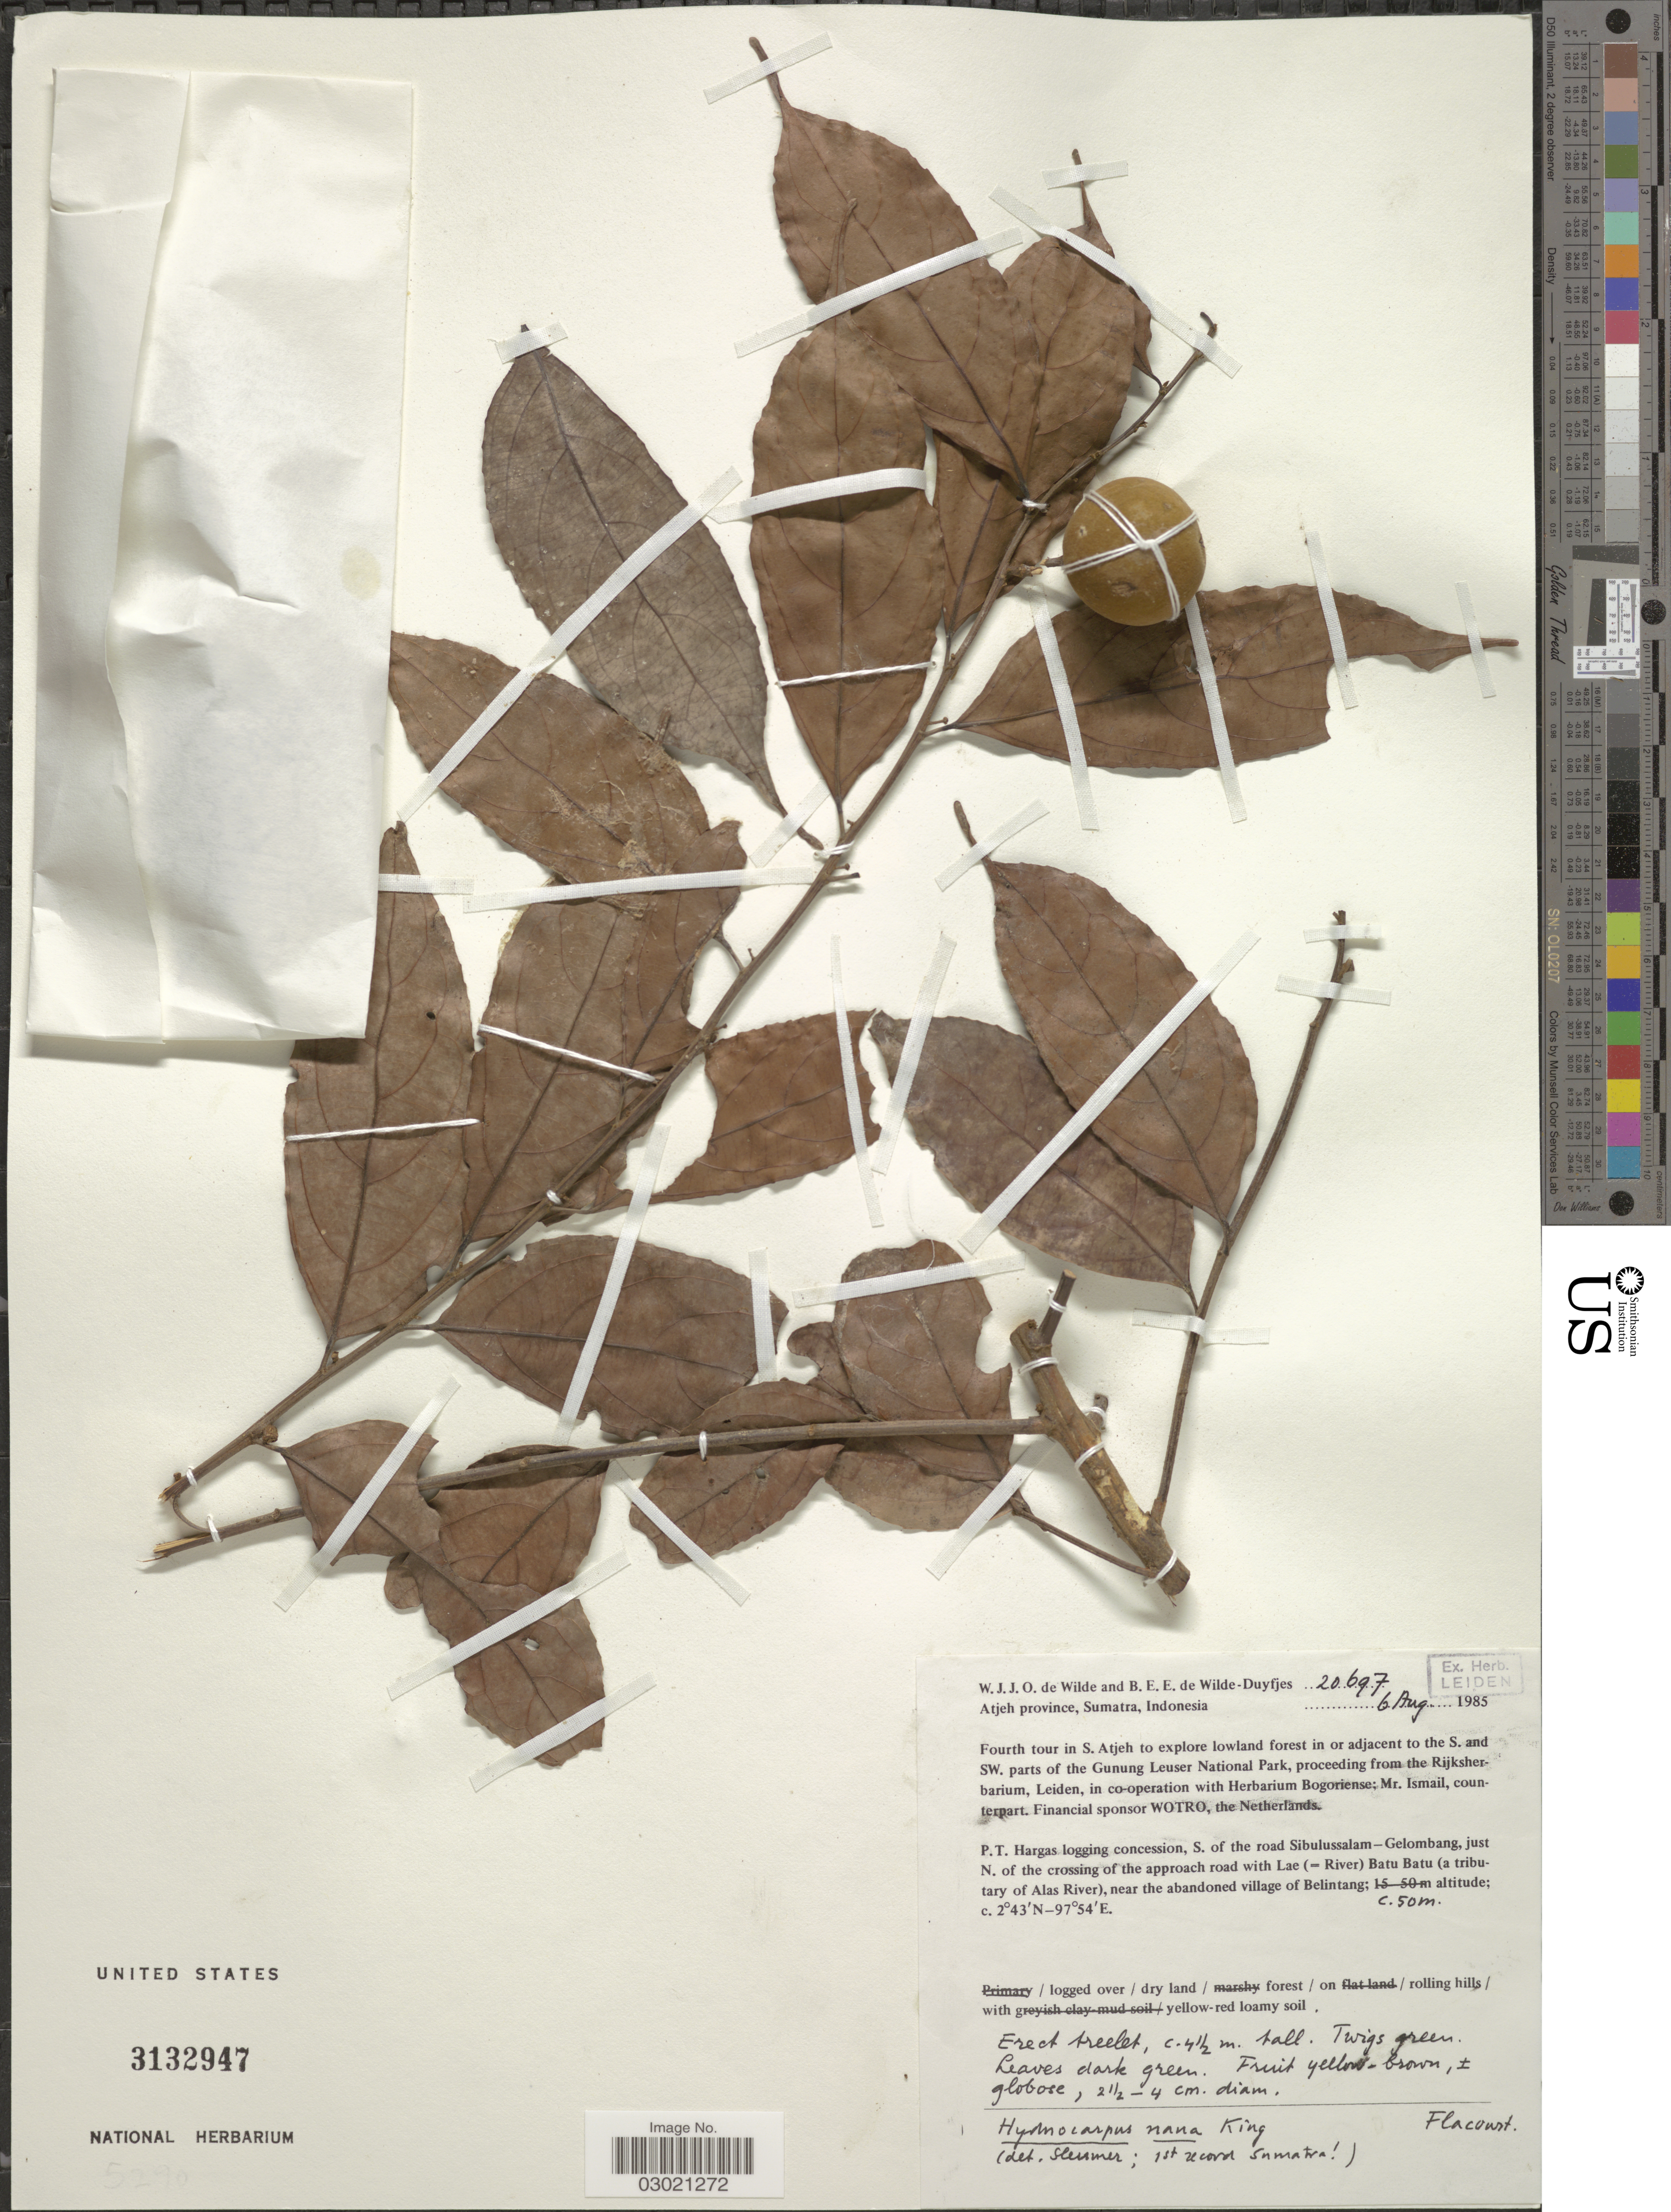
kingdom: Plantae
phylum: Tracheophyta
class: Magnoliopsida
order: Malpighiales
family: Achariaceae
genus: Hydnocarpus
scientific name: Hydnocarpus nanus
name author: King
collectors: W. J. de Wilde & B. E. de Wilde-Duyfjes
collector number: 20697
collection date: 1985-08-06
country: Indonesia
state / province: Sumatra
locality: Atjeh province, Fourth tour in S. Atjeh to explore lowland forest in or adjacent to the S. and SW. parts of the Gunung Leuser National Park, P.T. Hargas logging concession, S. of the road Sibulussalam-Gelombang, just N. of the crossing of the approach road with Lae (=River) Batu Batu (a tributary of Alas River,) near the abandoned village of Belintang.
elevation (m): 50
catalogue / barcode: US 3132947